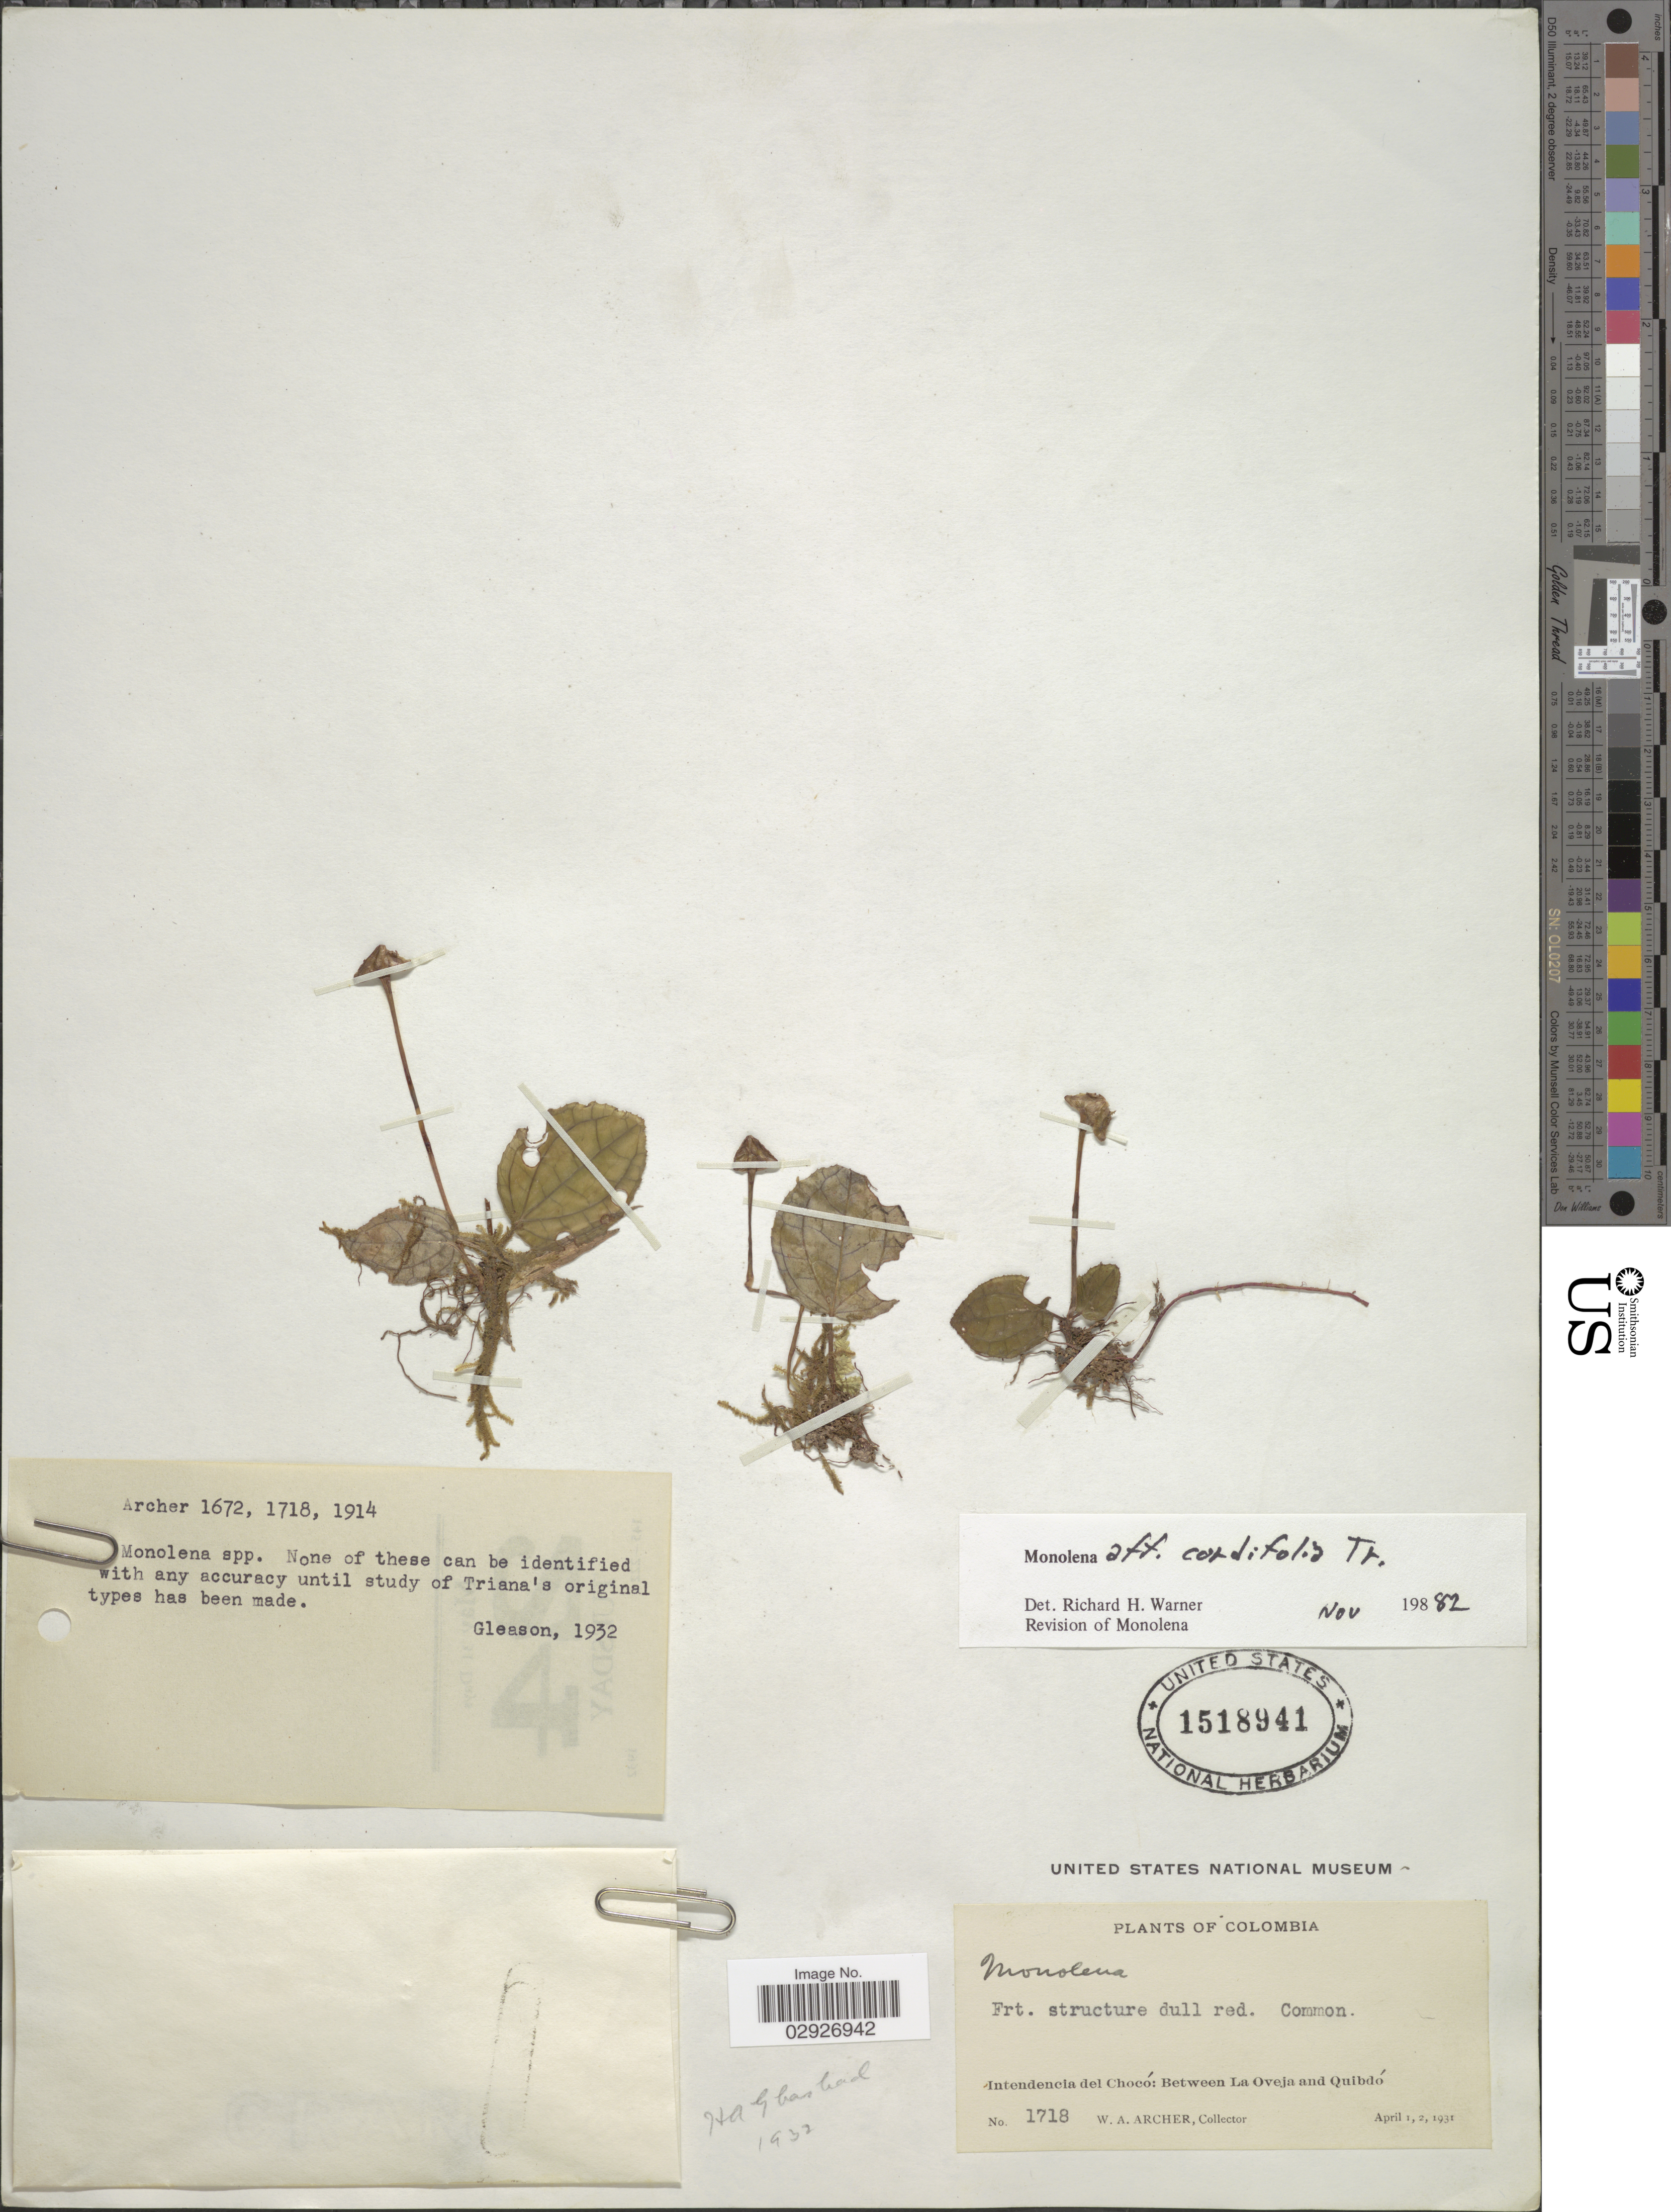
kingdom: Plantae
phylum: Tracheophyta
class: Magnoliopsida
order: Myrtales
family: Melastomataceae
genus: Monolena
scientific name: Monolena cordifolia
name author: Triana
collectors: W. Archer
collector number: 1718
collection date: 1931-04-01/1931-04-02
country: Colombia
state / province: Chocó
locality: Intendencia del Chocó: Between La Oveja and Quibdó.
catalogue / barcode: US 1518941